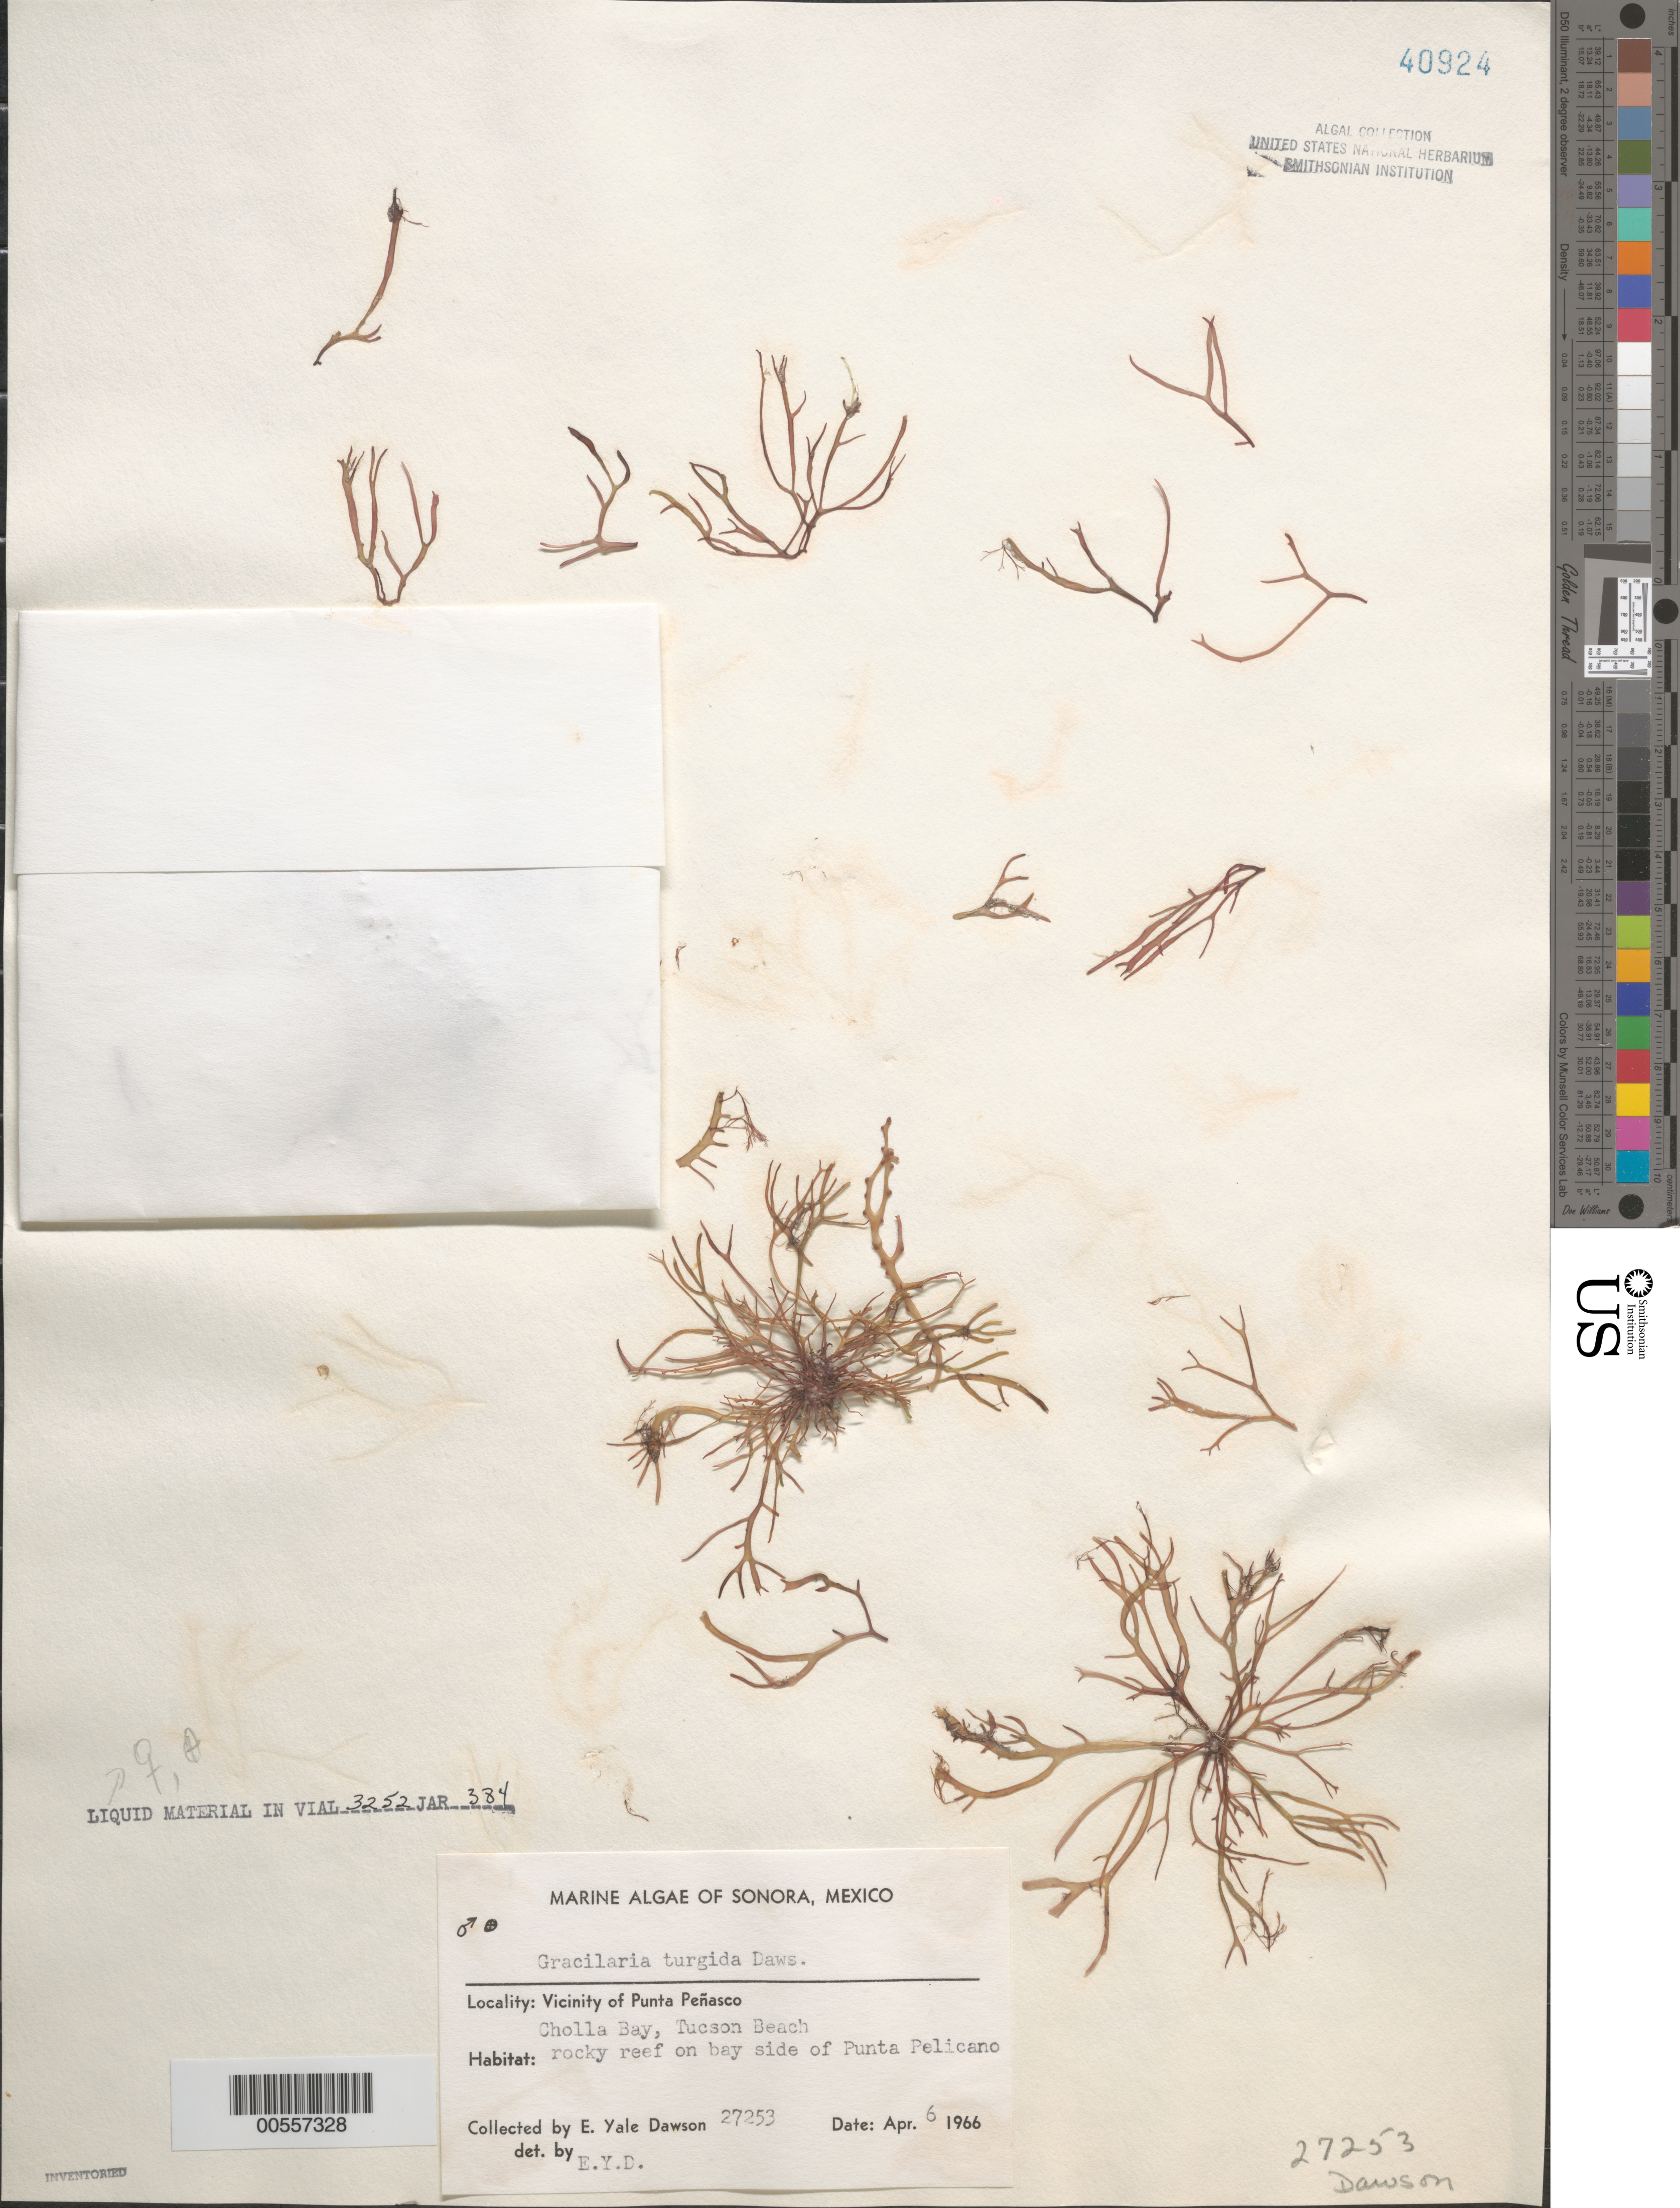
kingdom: Plantae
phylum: Rhodophyta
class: Florideophyceae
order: Gracilariales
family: Gracilariaceae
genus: Gracilaria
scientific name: Gracilaria turgida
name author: E.Y. Dawson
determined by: Dawson, E. Y.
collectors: E. Y. Dawson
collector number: EYD 27253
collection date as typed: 06 Apr 1966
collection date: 1966-04-06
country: Mexico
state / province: Sonora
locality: Cholla Bay, Tucson Beach, Punta Pelicano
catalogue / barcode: US 40924